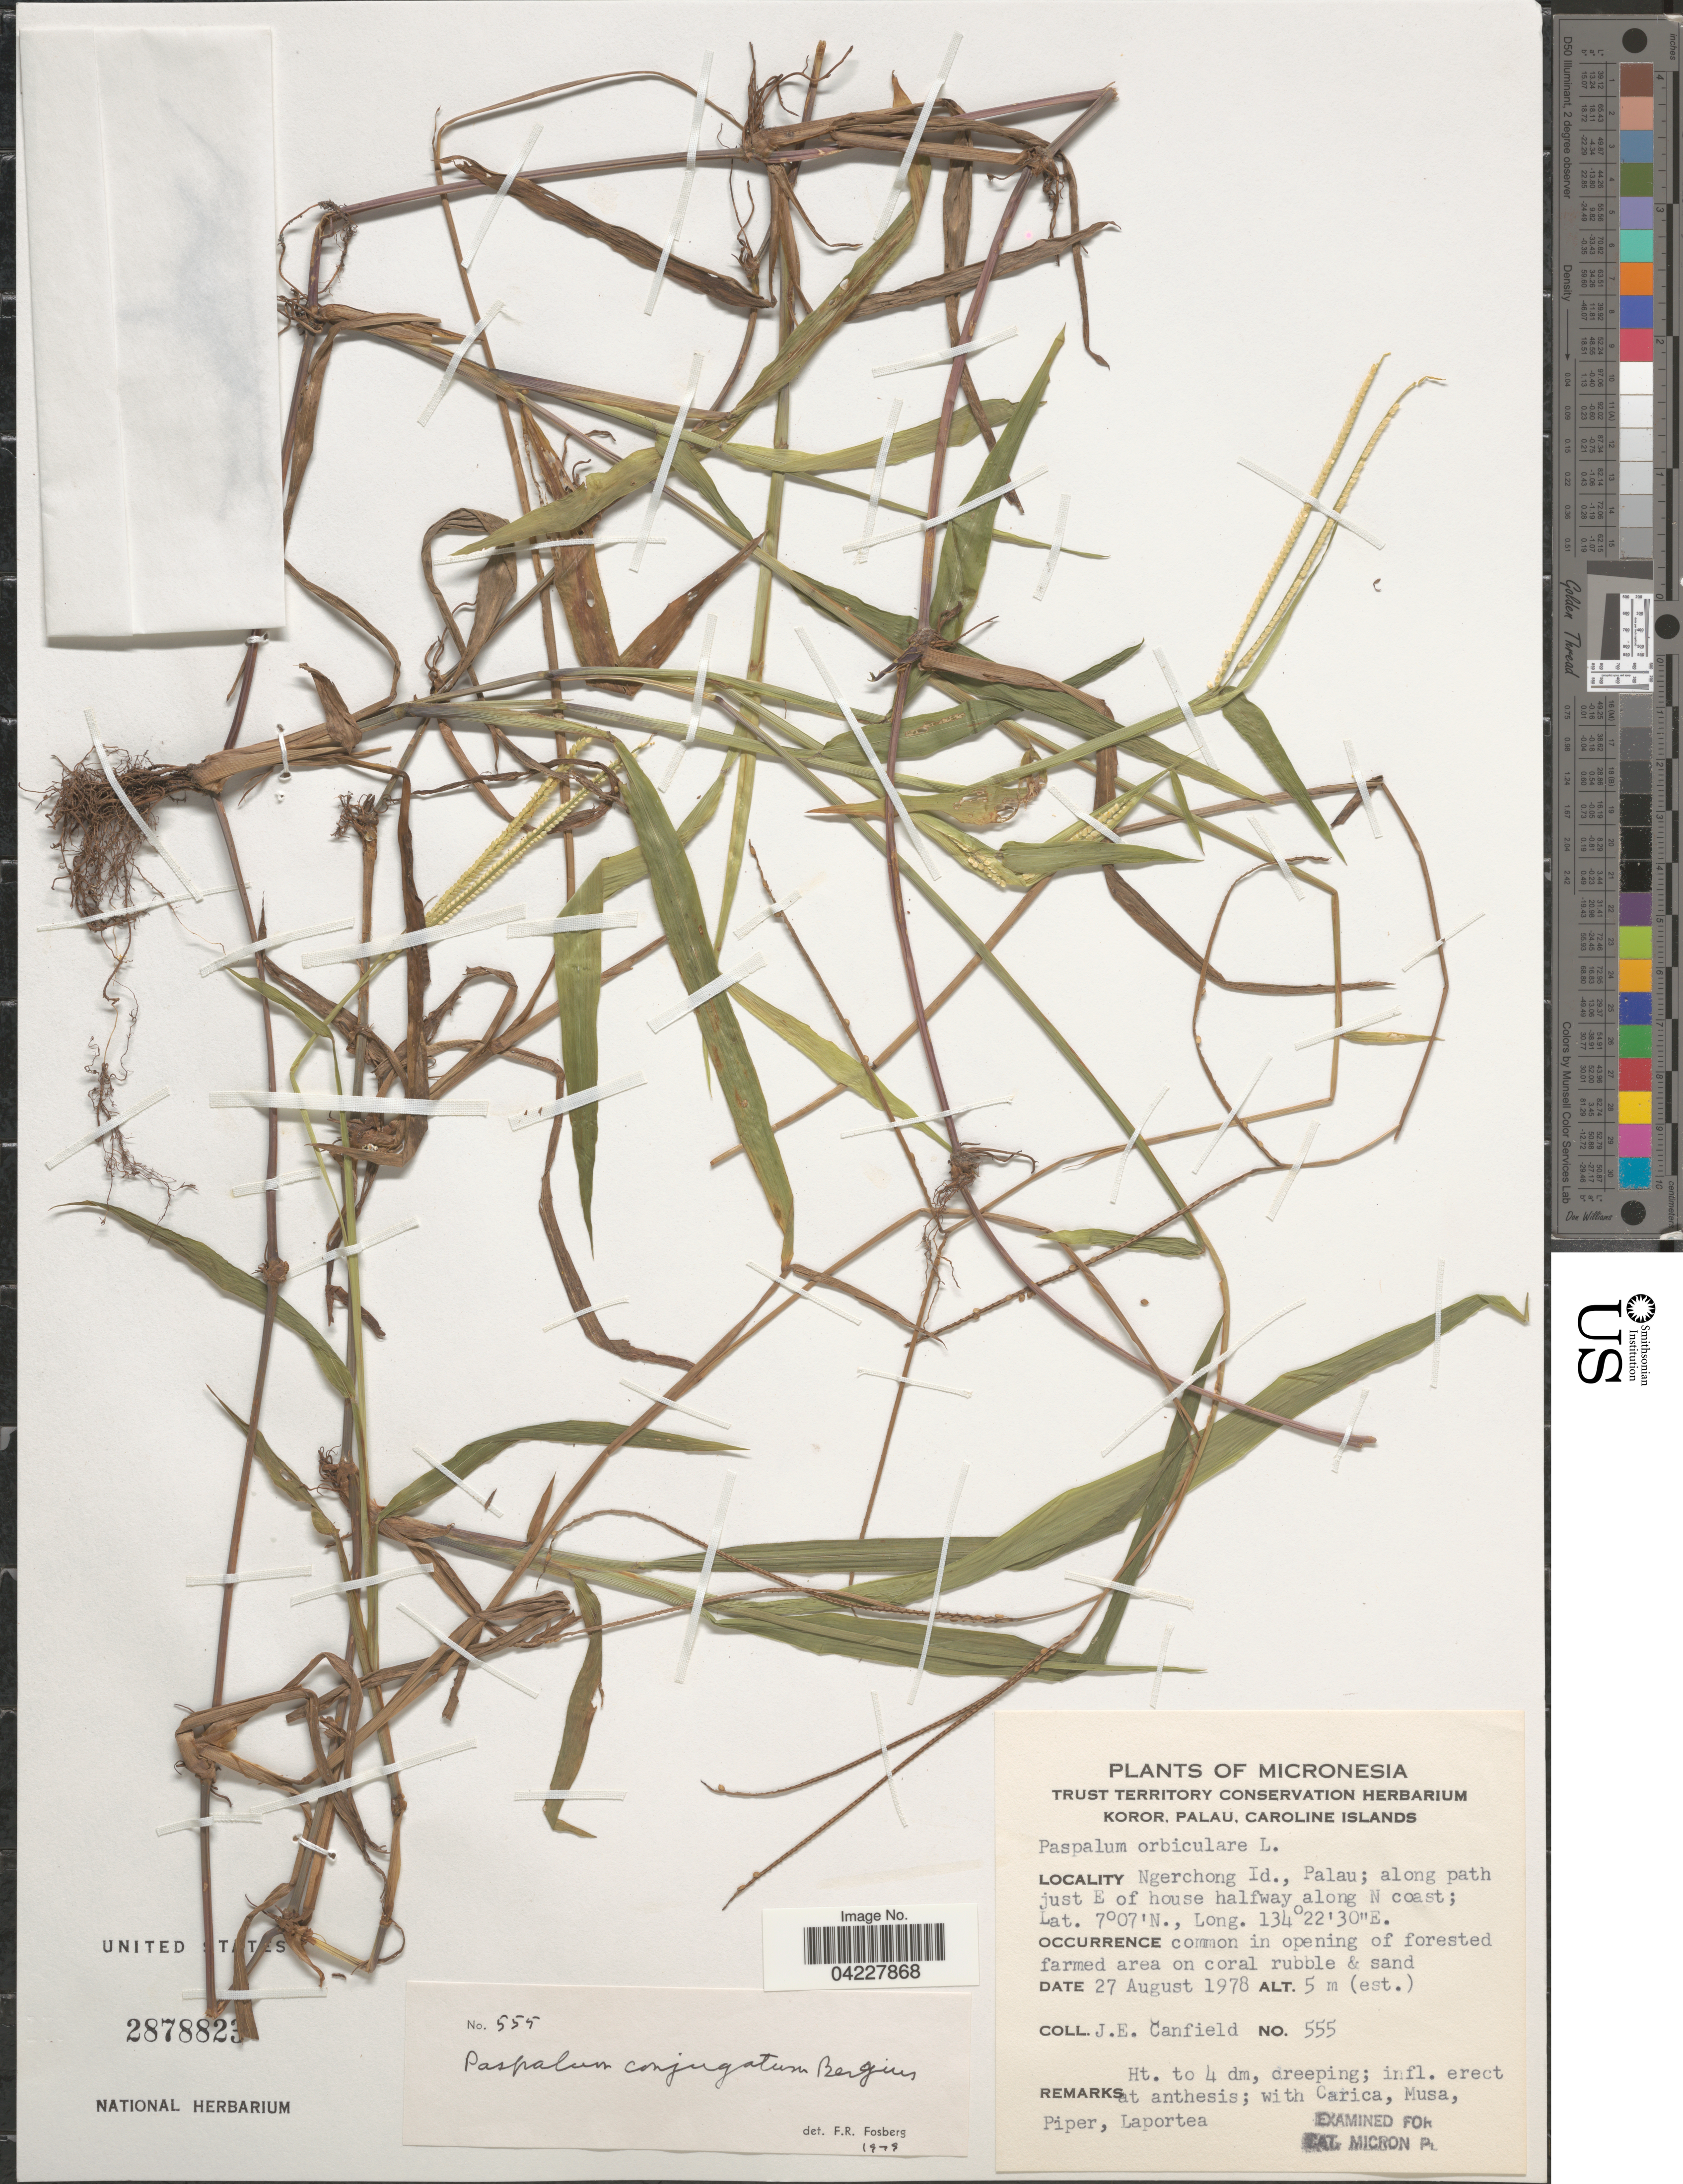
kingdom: Plantae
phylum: Tracheophyta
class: Liliopsida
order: Poales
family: Poaceae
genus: Paspalum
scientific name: Paspalum conjugatum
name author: P.J. Bergius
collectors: J. E. Canfield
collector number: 555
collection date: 1978-08-27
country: Palau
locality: Micronesia. Ngerchong Id., Palau; along path just E of house halfway along N coast.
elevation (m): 5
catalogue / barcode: US 2878823